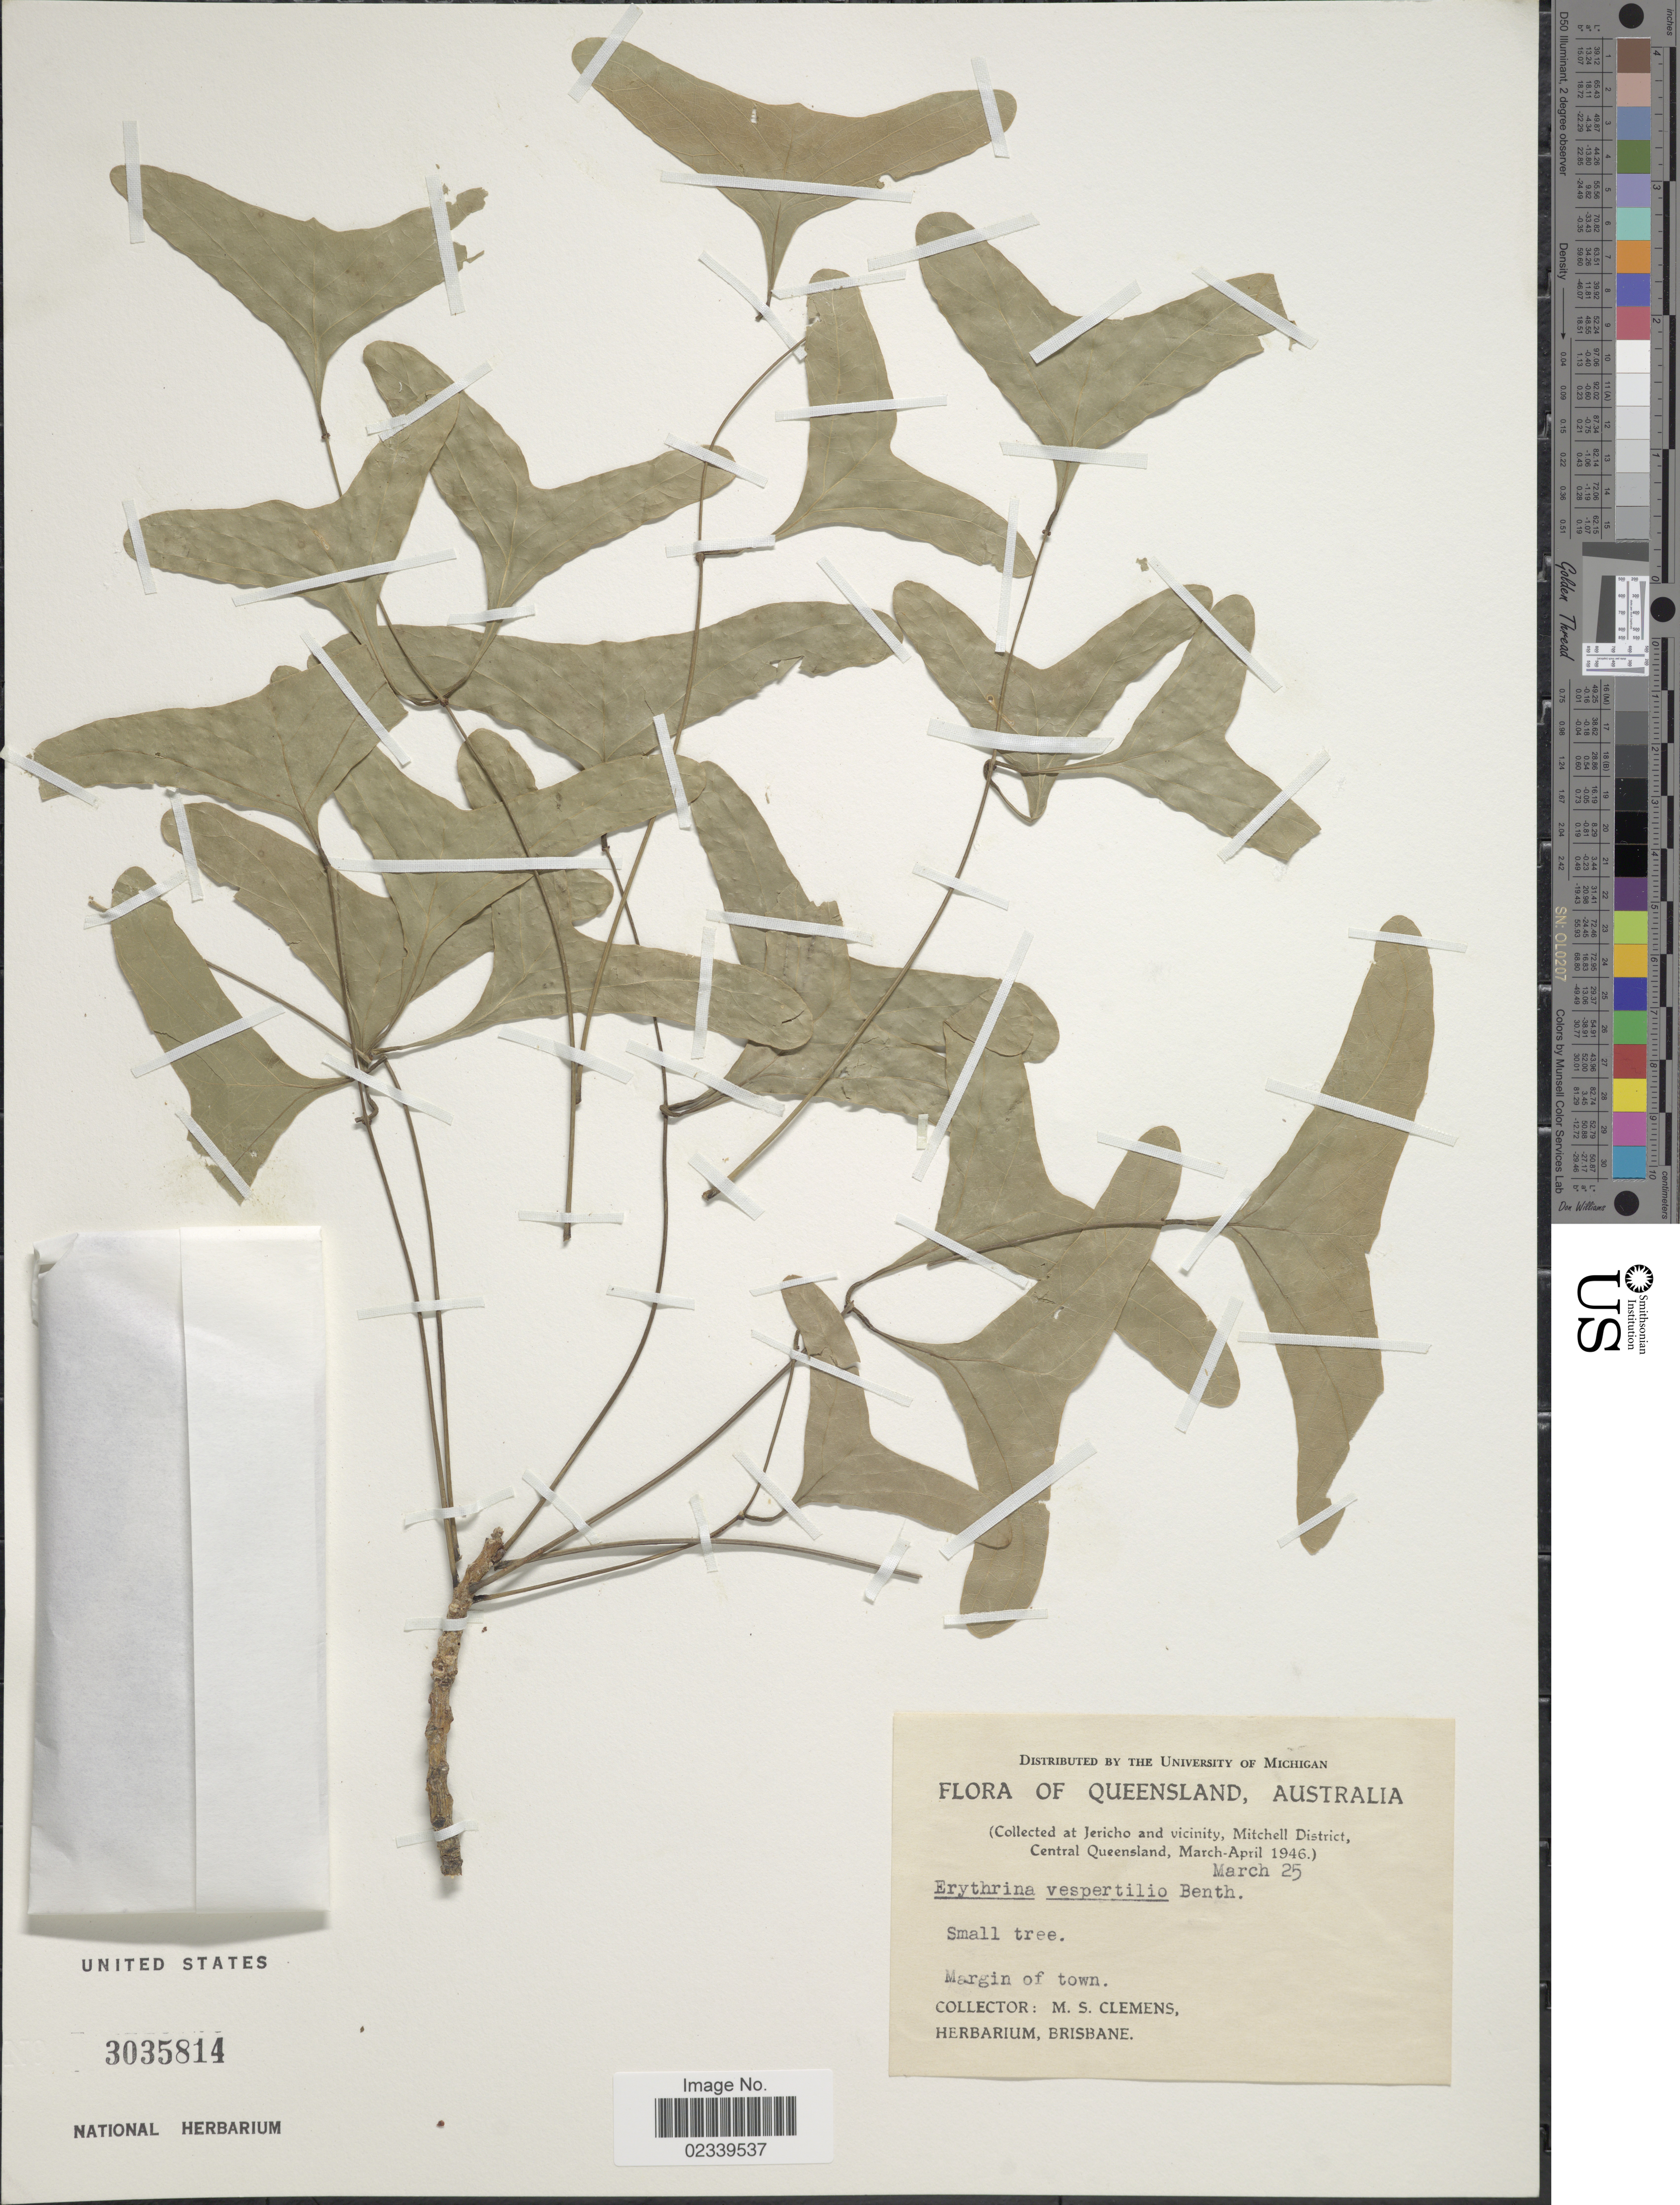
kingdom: Plantae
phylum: Tracheophyta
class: Magnoliopsida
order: Fabales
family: Fabaceae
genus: Erythrina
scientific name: Erythrina vespertilio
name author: Benth.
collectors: M. S. Clemens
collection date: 1946-03-25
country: Australia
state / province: Queensland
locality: Queensland, Australia, At Jericho an vicinity, Mitchell District, Central Queensland, Margin of town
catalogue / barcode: US 3035814